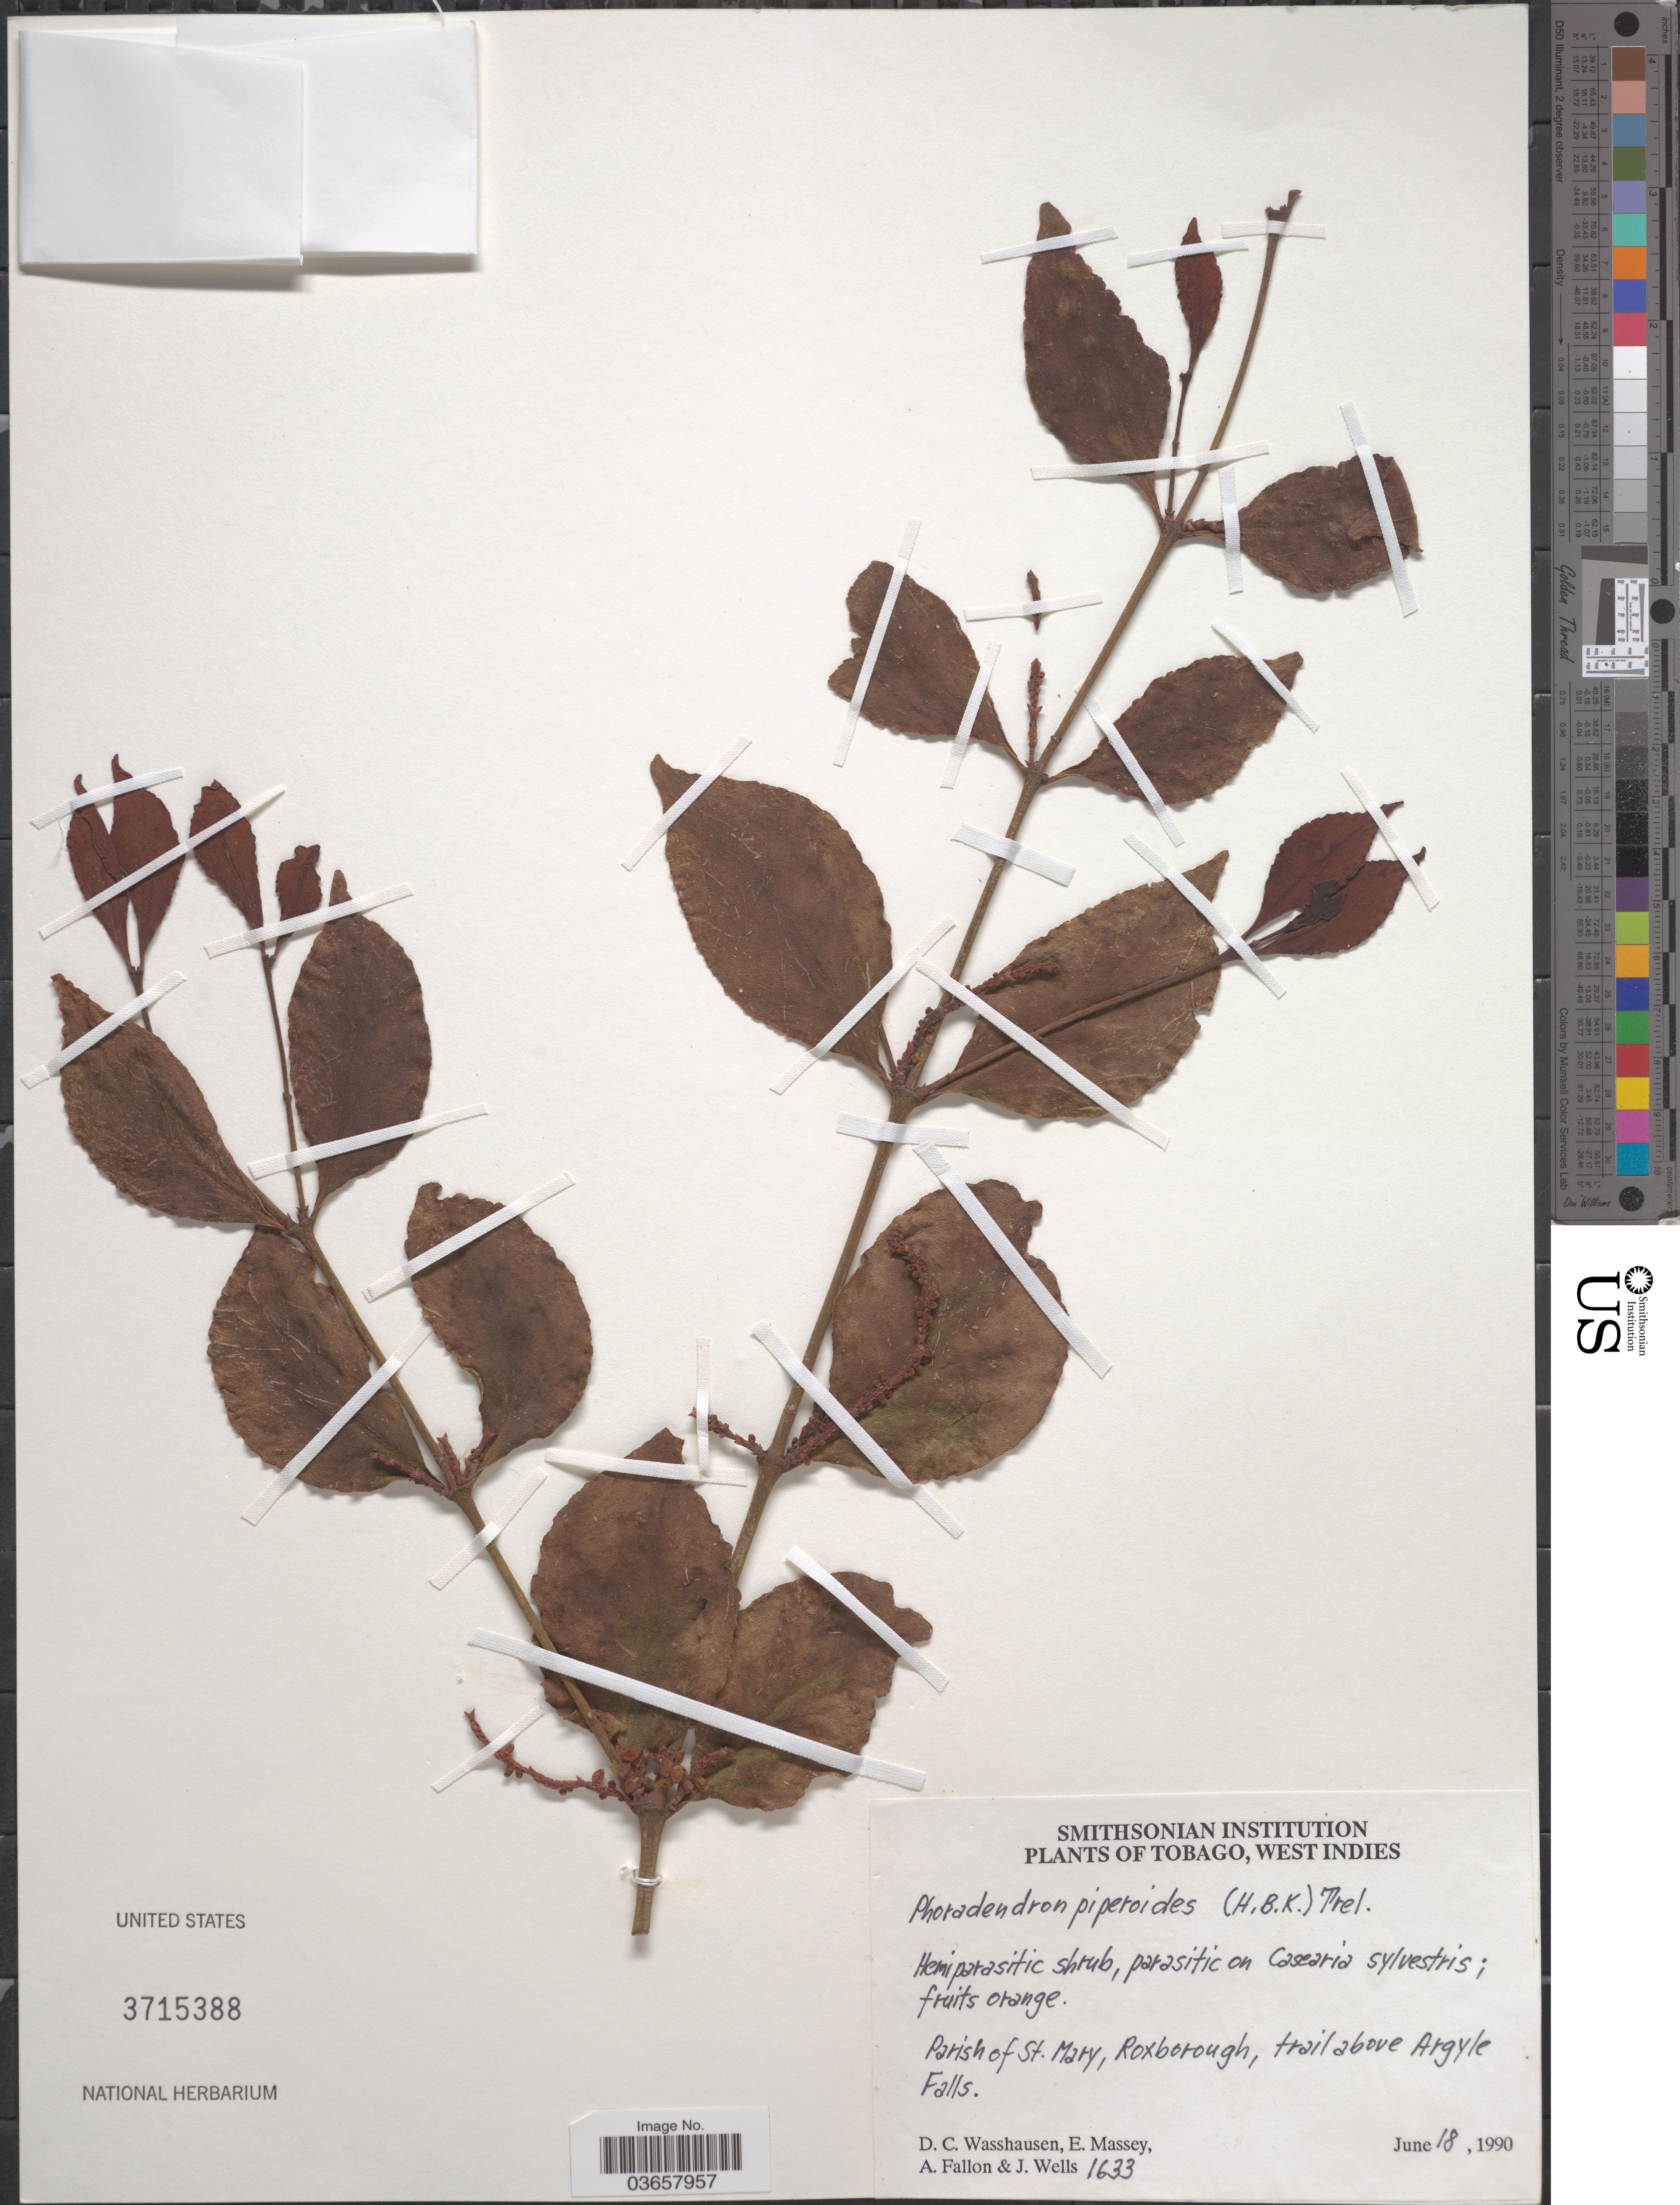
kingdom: Plantae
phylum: Tracheophyta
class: Magnoliopsida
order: Santalales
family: Viscaceae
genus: Phoradendron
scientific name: Phoradendron piperoides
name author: (Kunth) Trel.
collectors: D. C. Wasshausen, E. Massey, A. Fallon & J. Wells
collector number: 1633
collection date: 1990-06-18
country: Trinidad and Tobago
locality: Tobago. Parish of St. Mary, Roxborough, trail above Argyle Falls.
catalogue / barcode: US 3715388